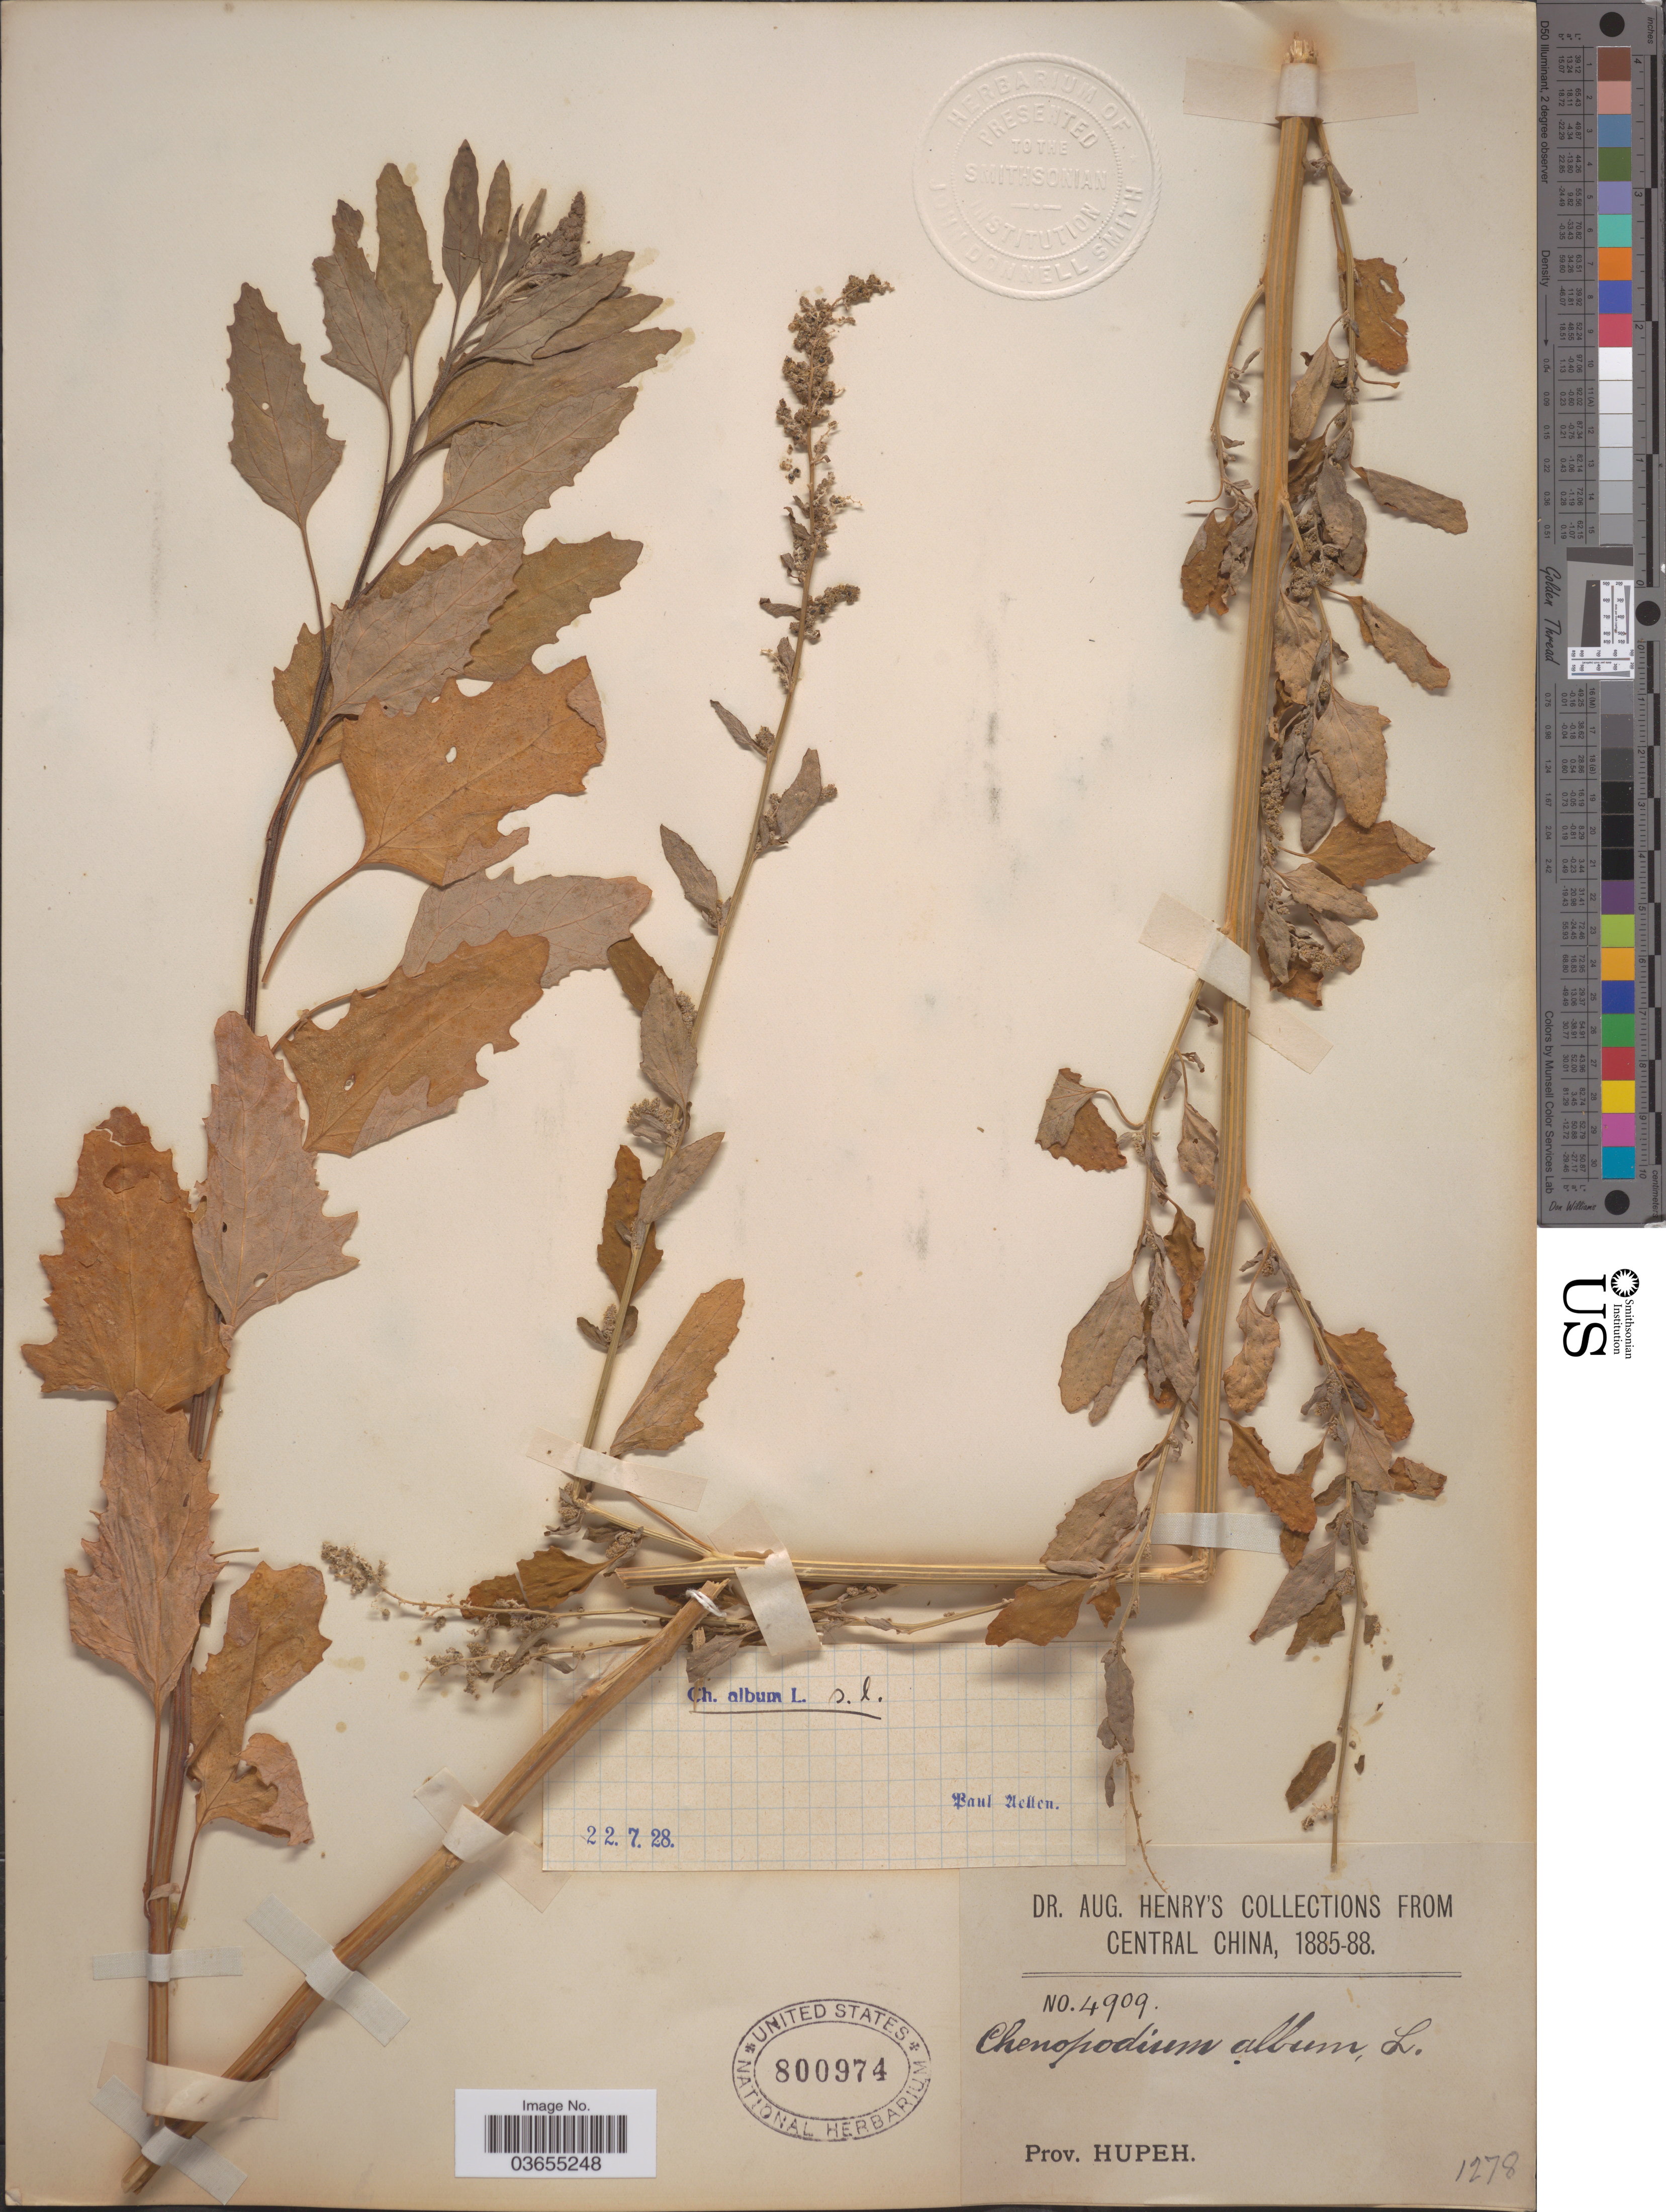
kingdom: Plantae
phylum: Tracheophyta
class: Magnoliopsida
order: Caryophyllales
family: Amaranthaceae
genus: Chenopodium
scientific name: Chenopodium album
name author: L.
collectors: A. Henry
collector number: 4909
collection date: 1885/1888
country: China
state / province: Hubei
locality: Central China. Prov. Hupeh.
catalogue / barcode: US 800974